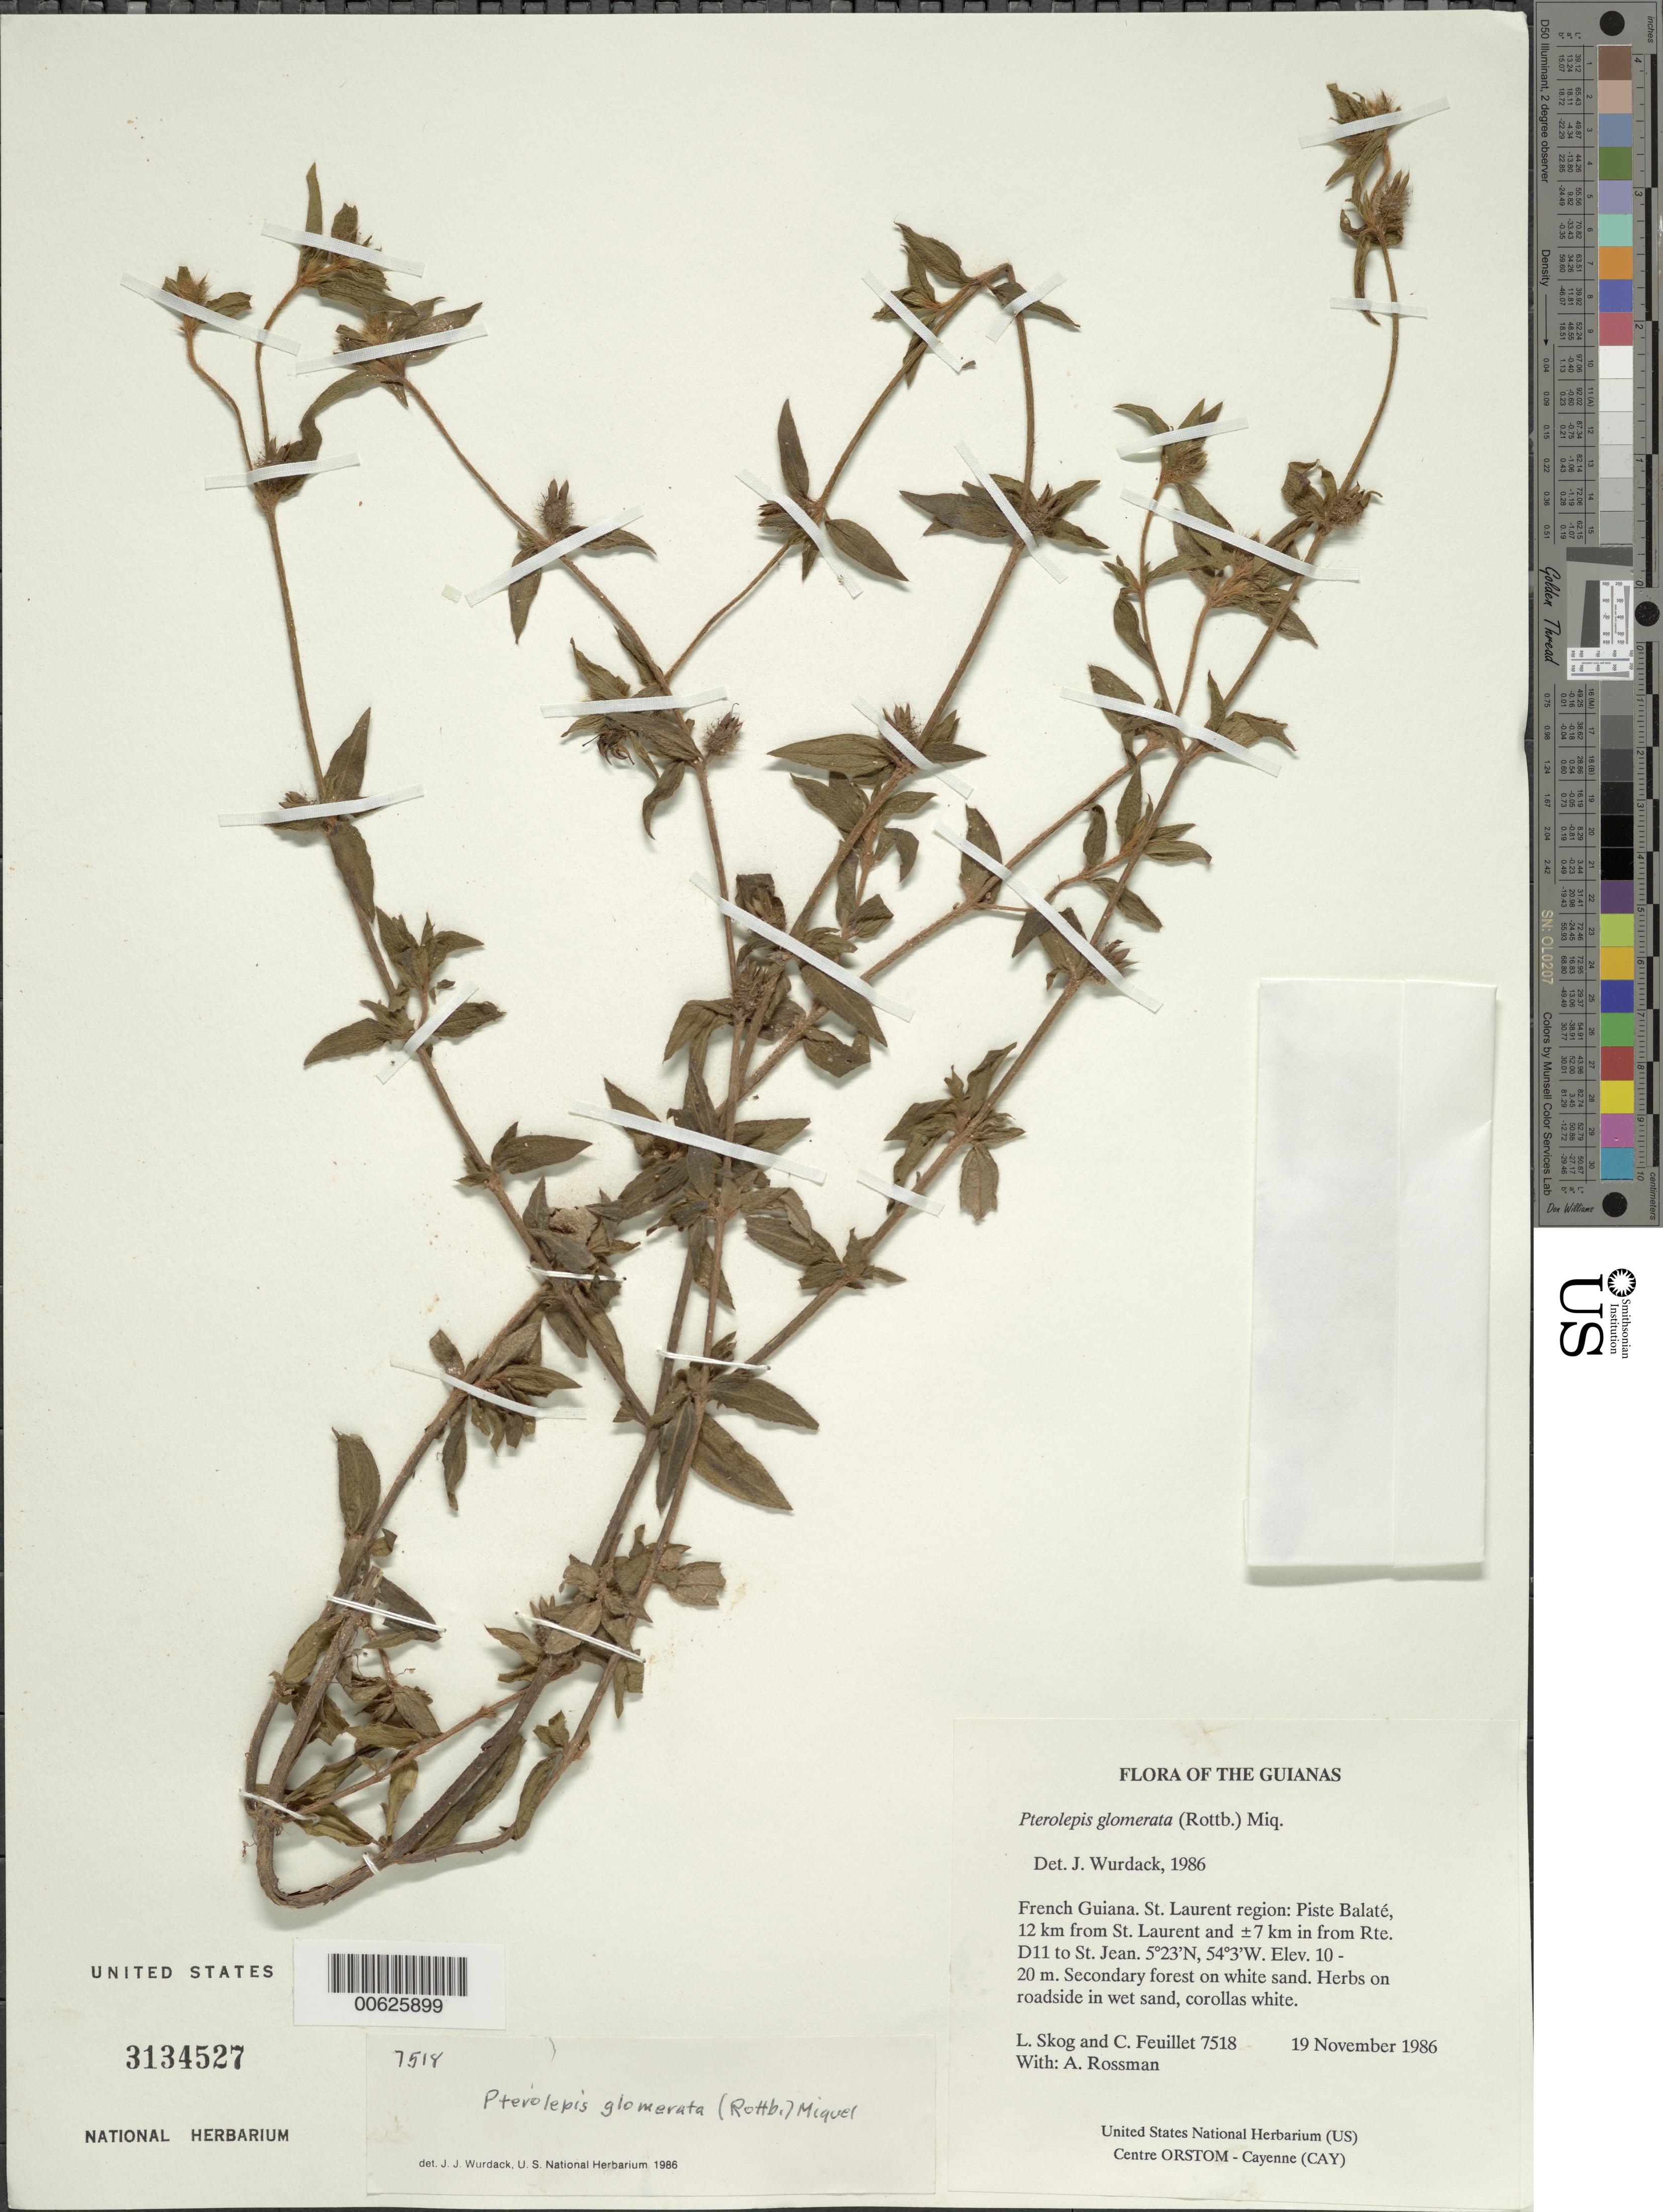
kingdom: Plantae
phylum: Tracheophyta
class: Magnoliopsida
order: Myrtales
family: Melastomataceae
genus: Pterolepis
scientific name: Pterolepis glomerata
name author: (Rottb.) Miq.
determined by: Wurdack, John J., (US), US (UNITED STATES)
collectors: L. E. Skog, C. Feuillet & A. Rossman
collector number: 7518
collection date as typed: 19 November 1986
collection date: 1986-11-19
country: French Guiana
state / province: Saint-Laurent-du-Maroni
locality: Piste Balaté, 12 km from St. Laurent and ±7 km in from Rte. D11 to St. Jean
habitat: Secondary forest on white sand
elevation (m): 10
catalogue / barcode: US 3134527